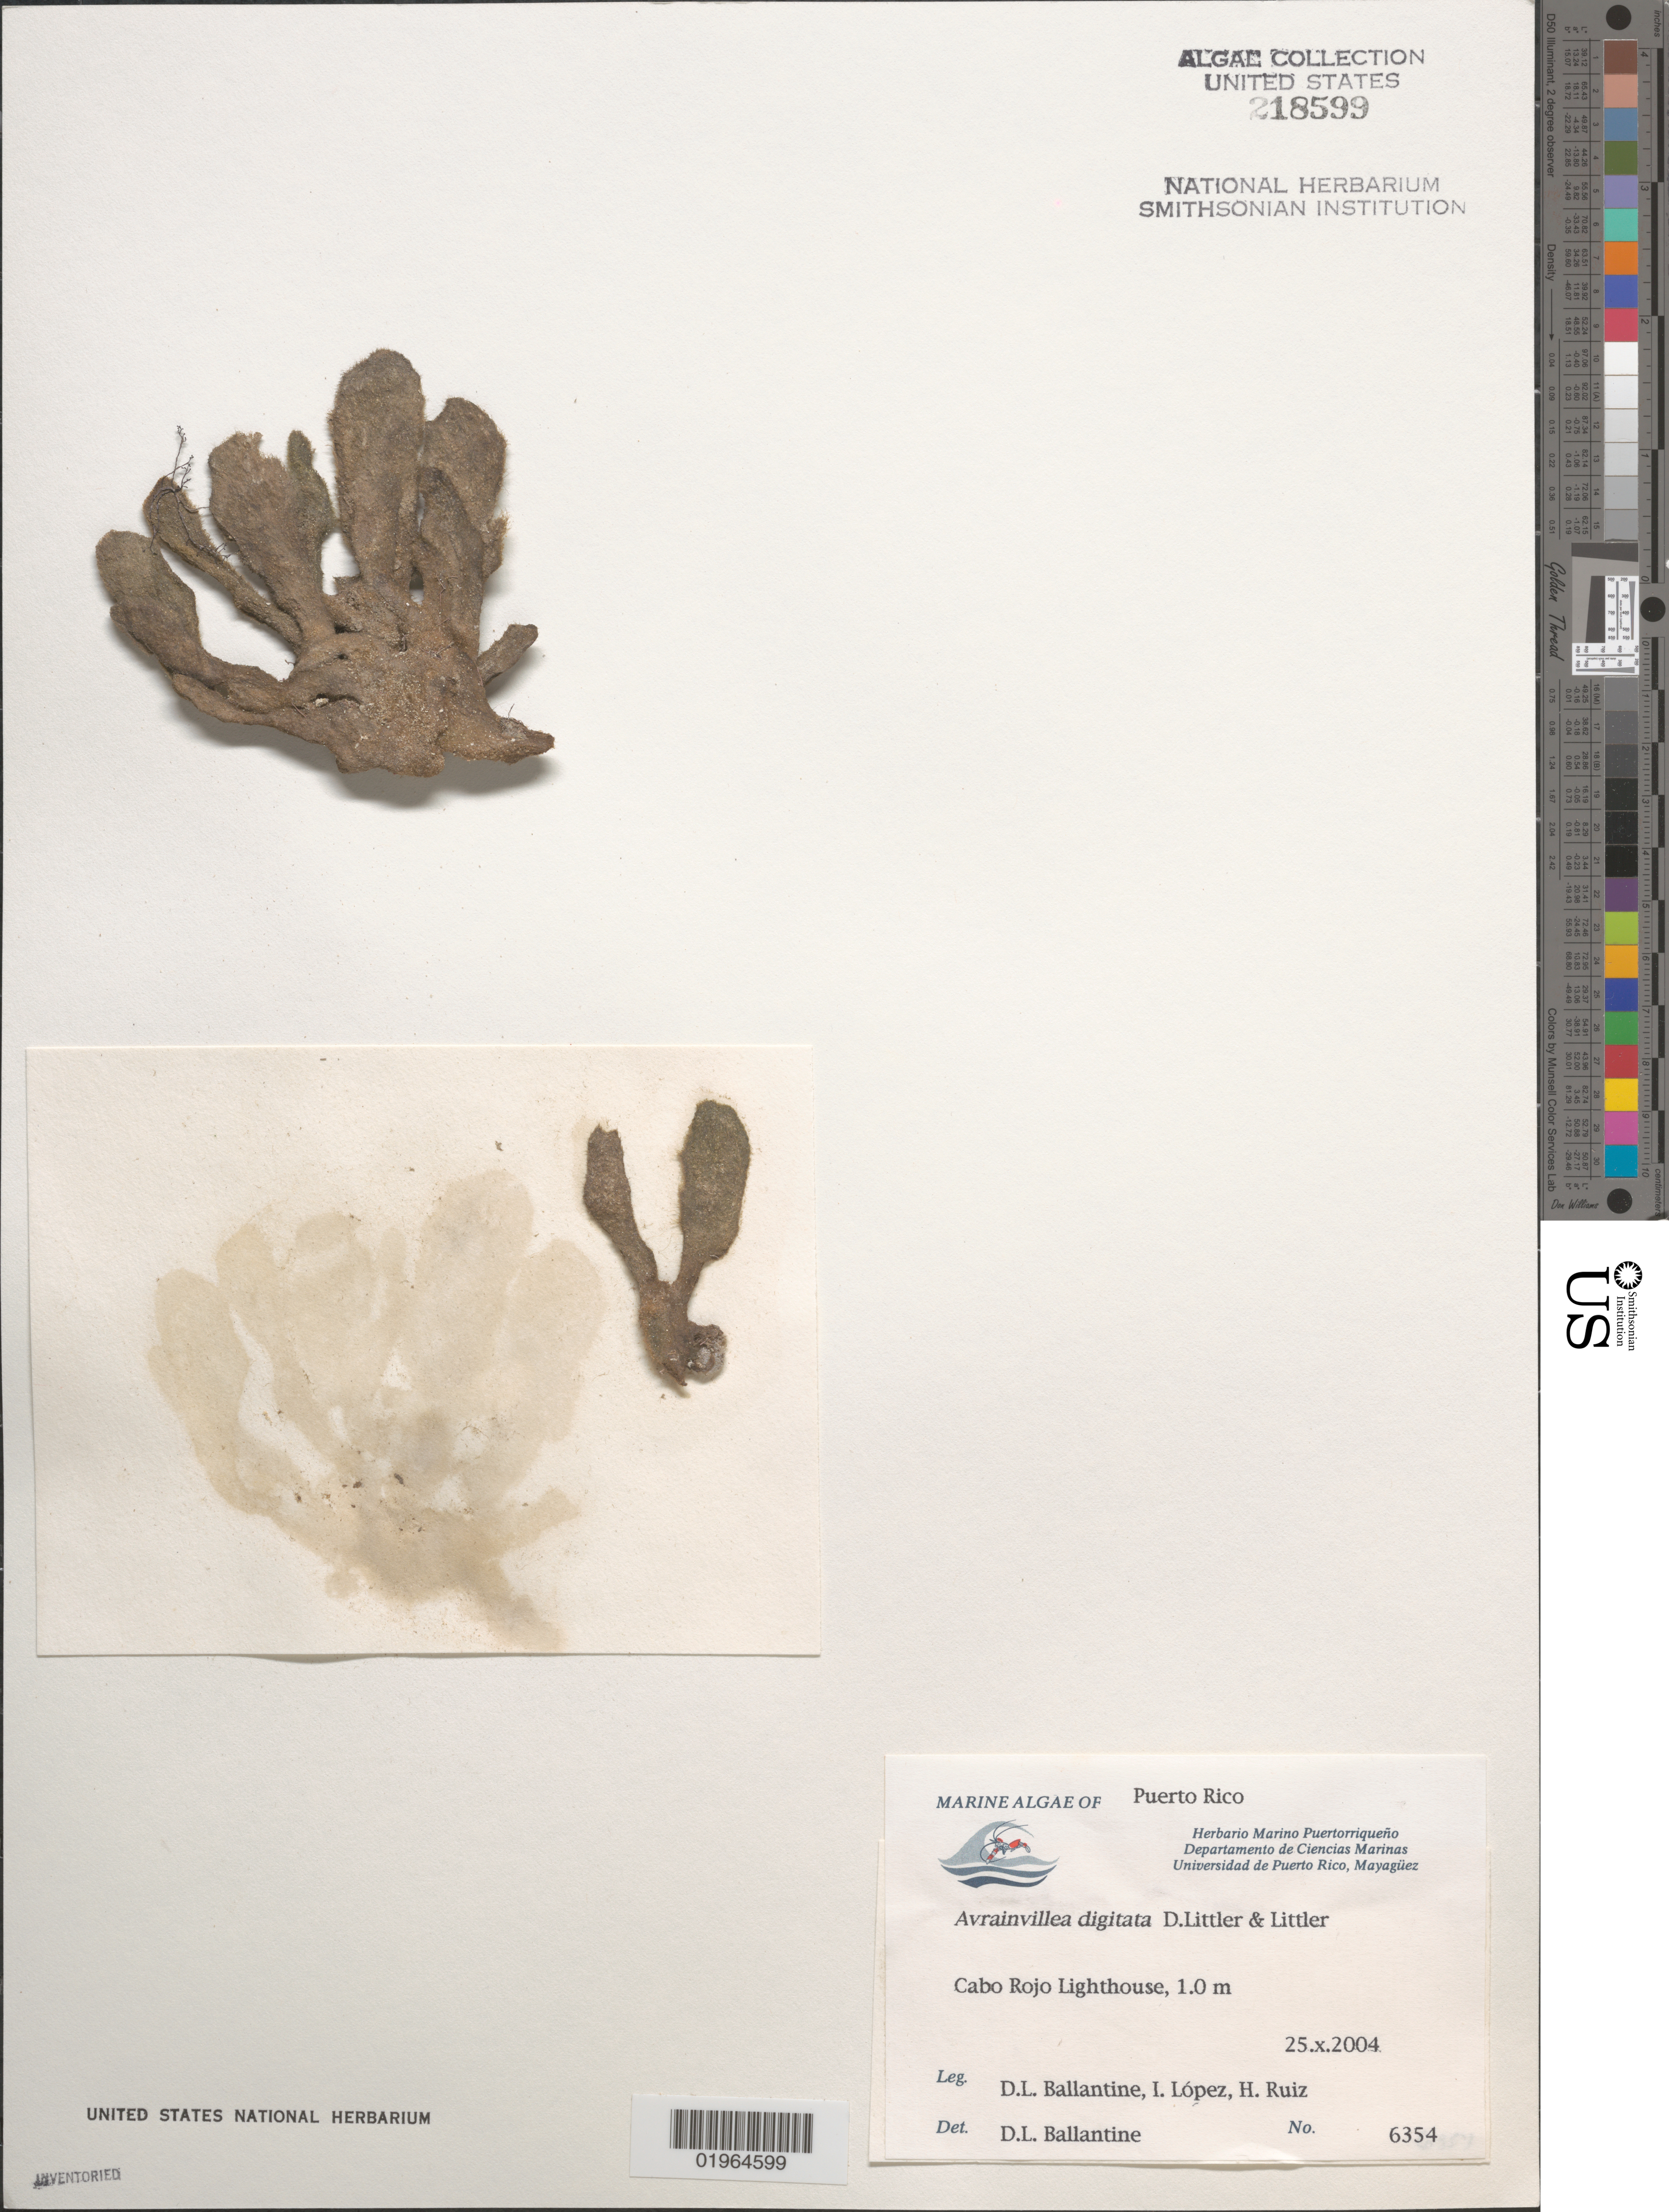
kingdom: Plantae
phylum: Chlorophyta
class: Ulvophyceae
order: Bryopsidales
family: Dichotomosiphonaceae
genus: Avrainvillea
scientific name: Avrainvillea digitata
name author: D.S. Littler & Littler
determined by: Ballantine, D. L.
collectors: D.L. Ballantine, I. Lopez & H. Ruiz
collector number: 6354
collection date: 2004-10-25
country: Puerto Rico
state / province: Cabo Rojo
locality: Cabo Rojo Lighthouse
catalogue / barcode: US 218599